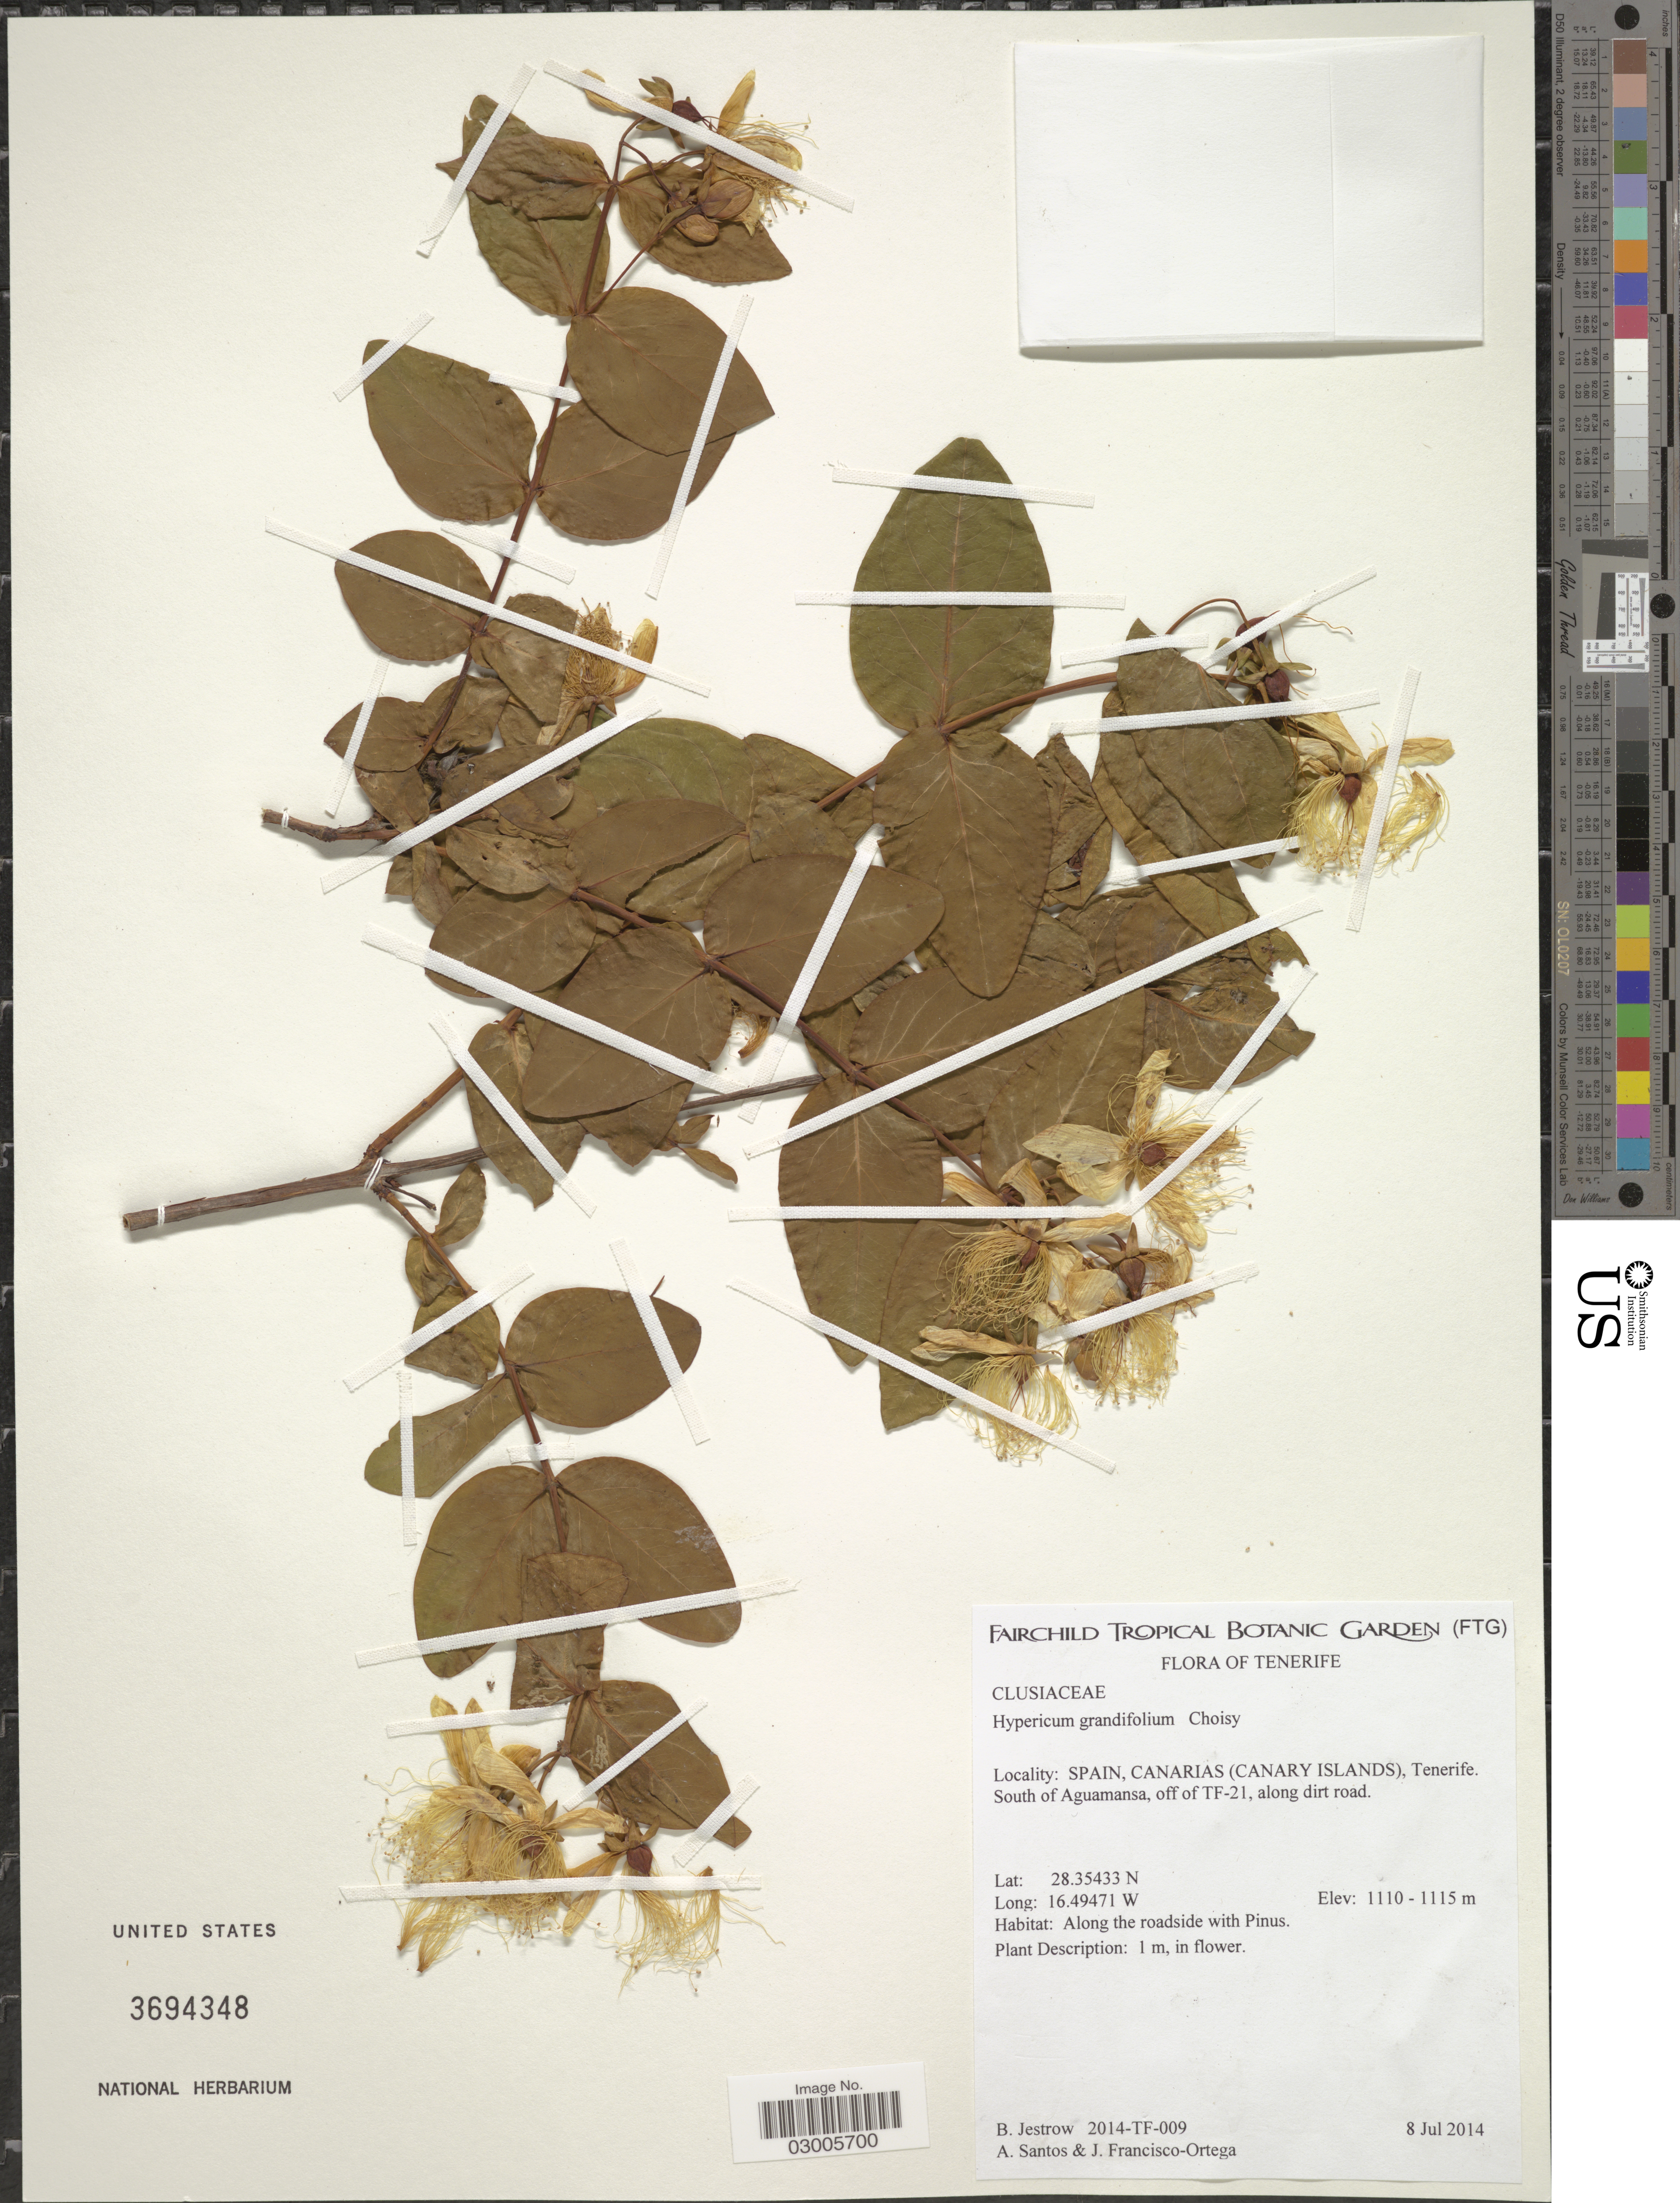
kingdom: Plantae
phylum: Tracheophyta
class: Magnoliopsida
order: Malpighiales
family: Hypericaceae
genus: Hypericum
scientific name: Hypericum grandifolium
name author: Choisy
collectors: B. Jestrow, A. Santos & J. Francisco-Ortego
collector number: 2014-TF-009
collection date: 2014-07-08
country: Spain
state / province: Canarias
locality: (Canary Islands), Tenerife. South of Aguamansa, off of TF-21, along dirt road.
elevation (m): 1110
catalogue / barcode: US 3694348